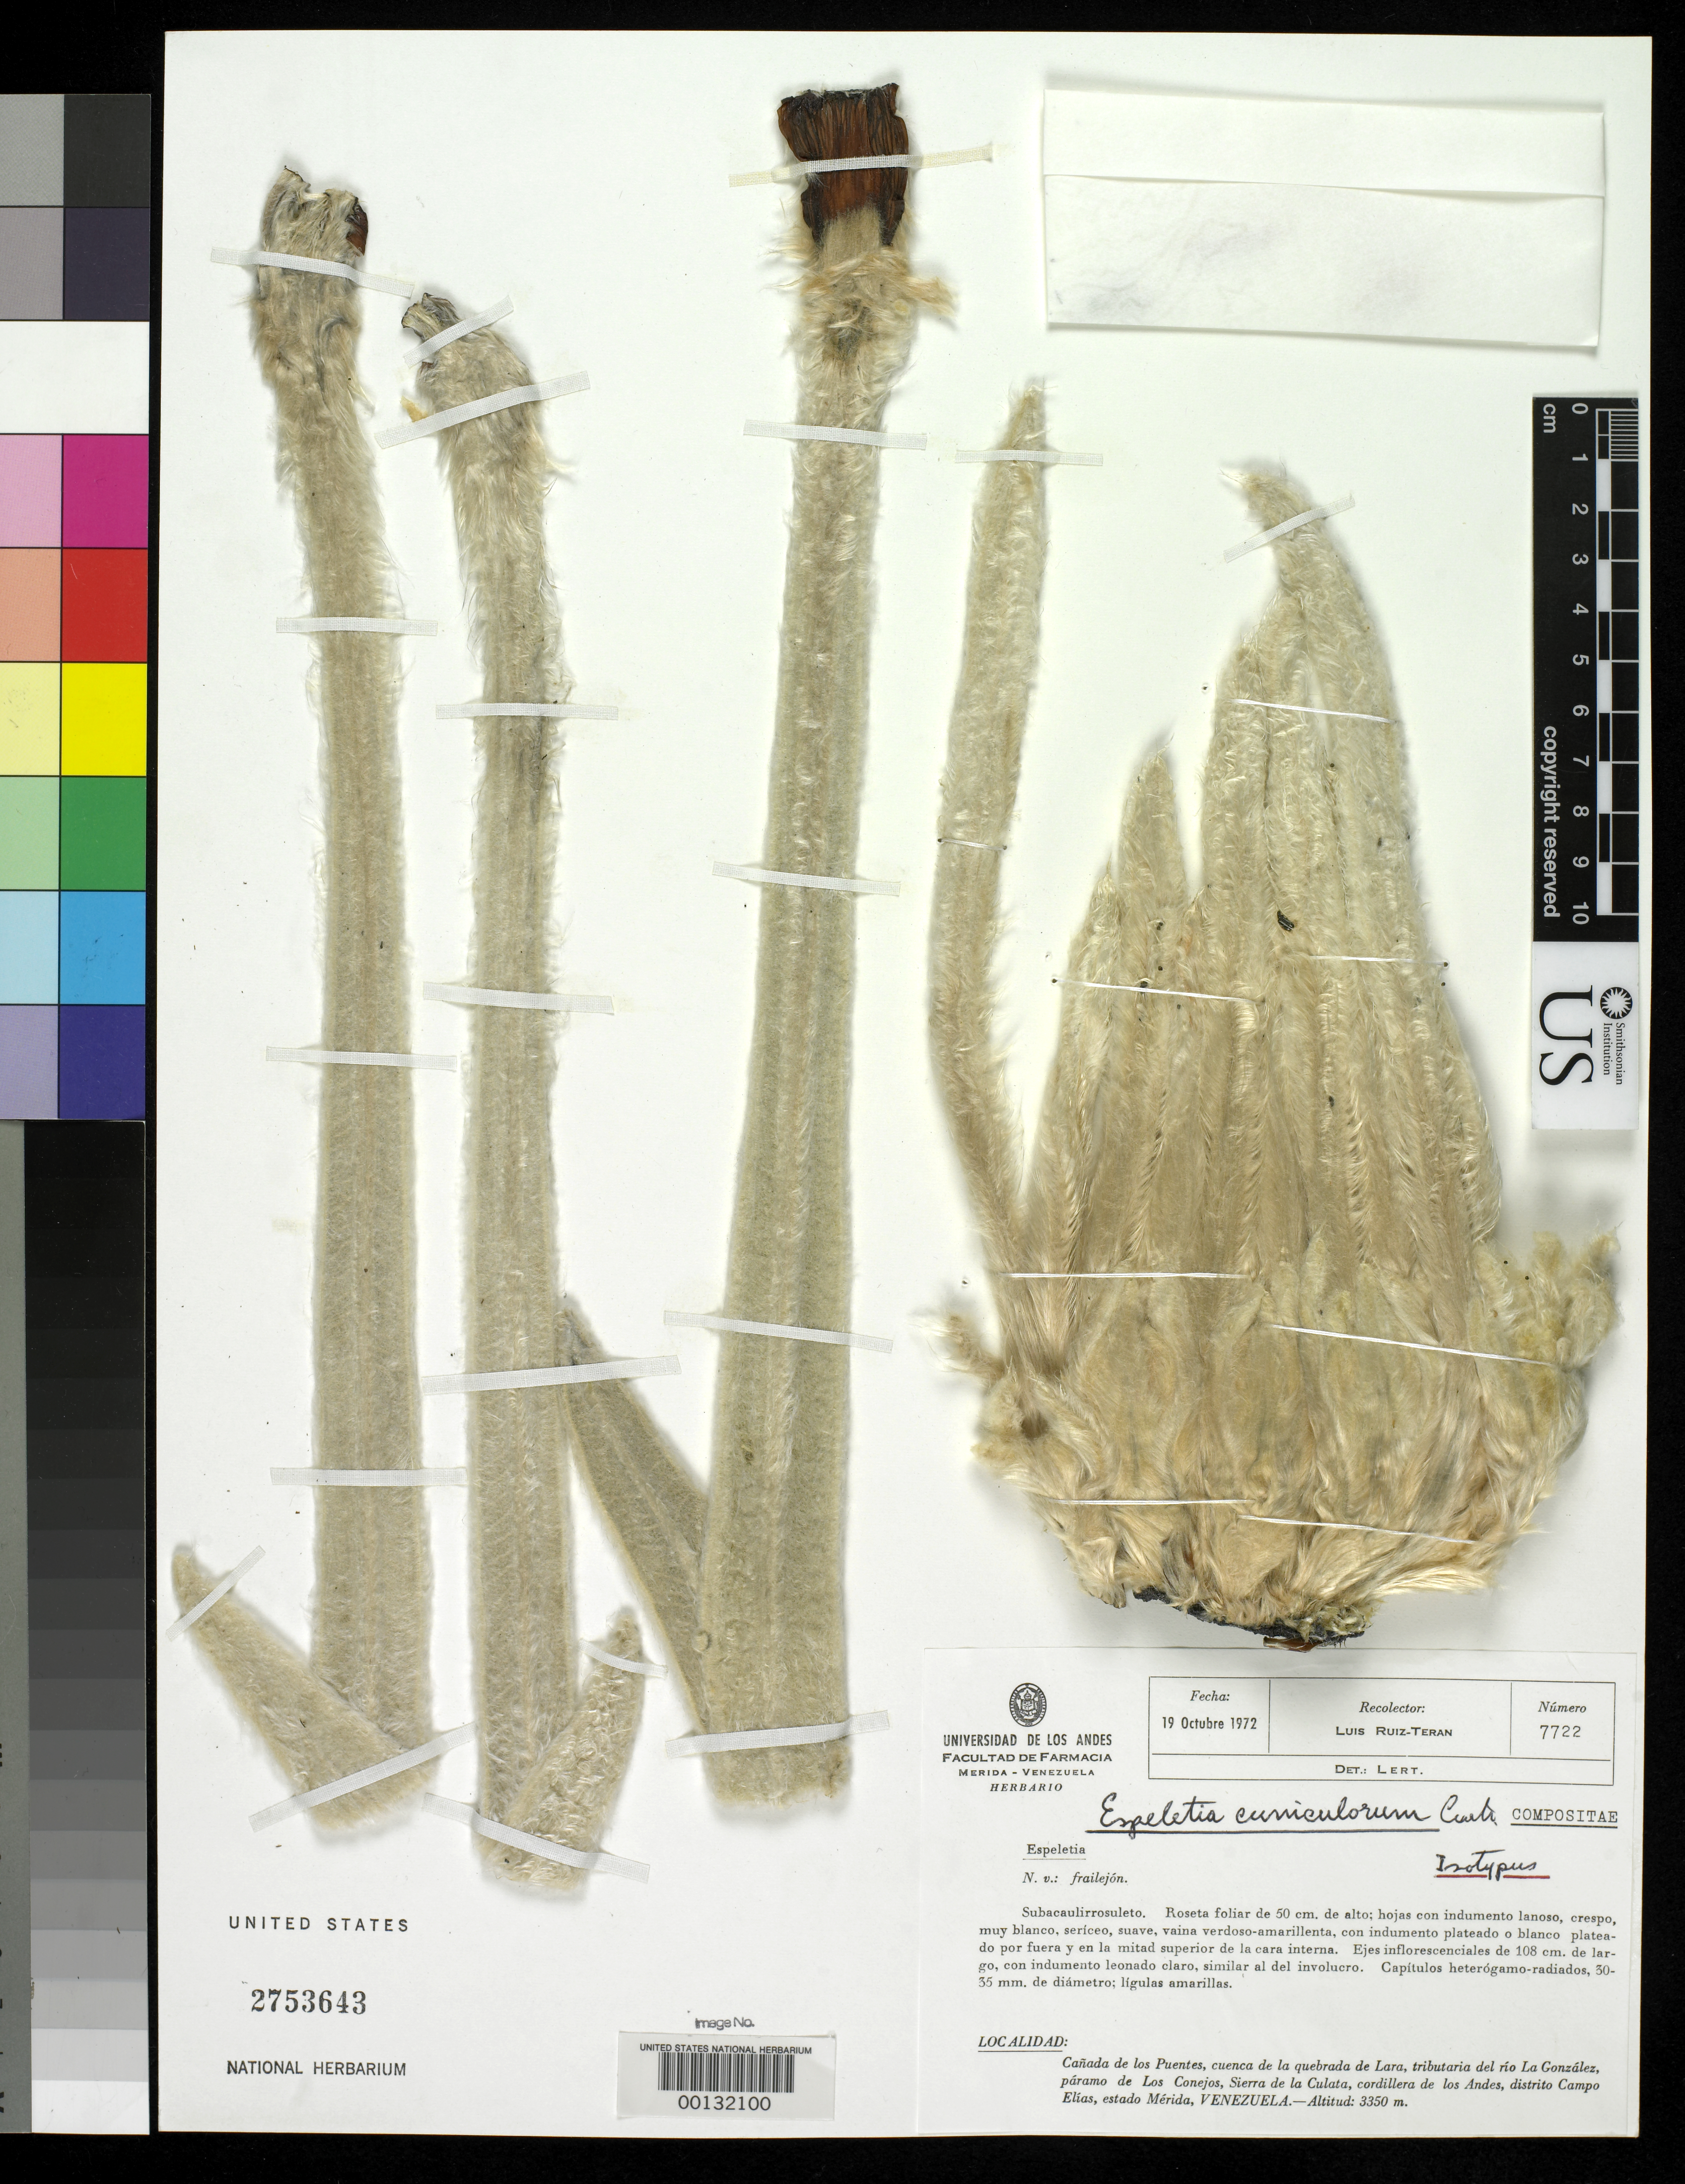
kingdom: Plantae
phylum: Tracheophyta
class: Magnoliopsida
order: Asterales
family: Asteraceae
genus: Espeletia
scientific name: Espeletia cuniculorum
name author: Cuatrec.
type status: Isotype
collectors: L. E. Ruíz-Terán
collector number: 7722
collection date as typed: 19 Oct 1972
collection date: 1972-10-19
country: Venezuela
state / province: Mérida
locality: Sierra de La Culata, Páramo de Los Conejos en Canada de Los Puentes.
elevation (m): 3350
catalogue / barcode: US 2753643